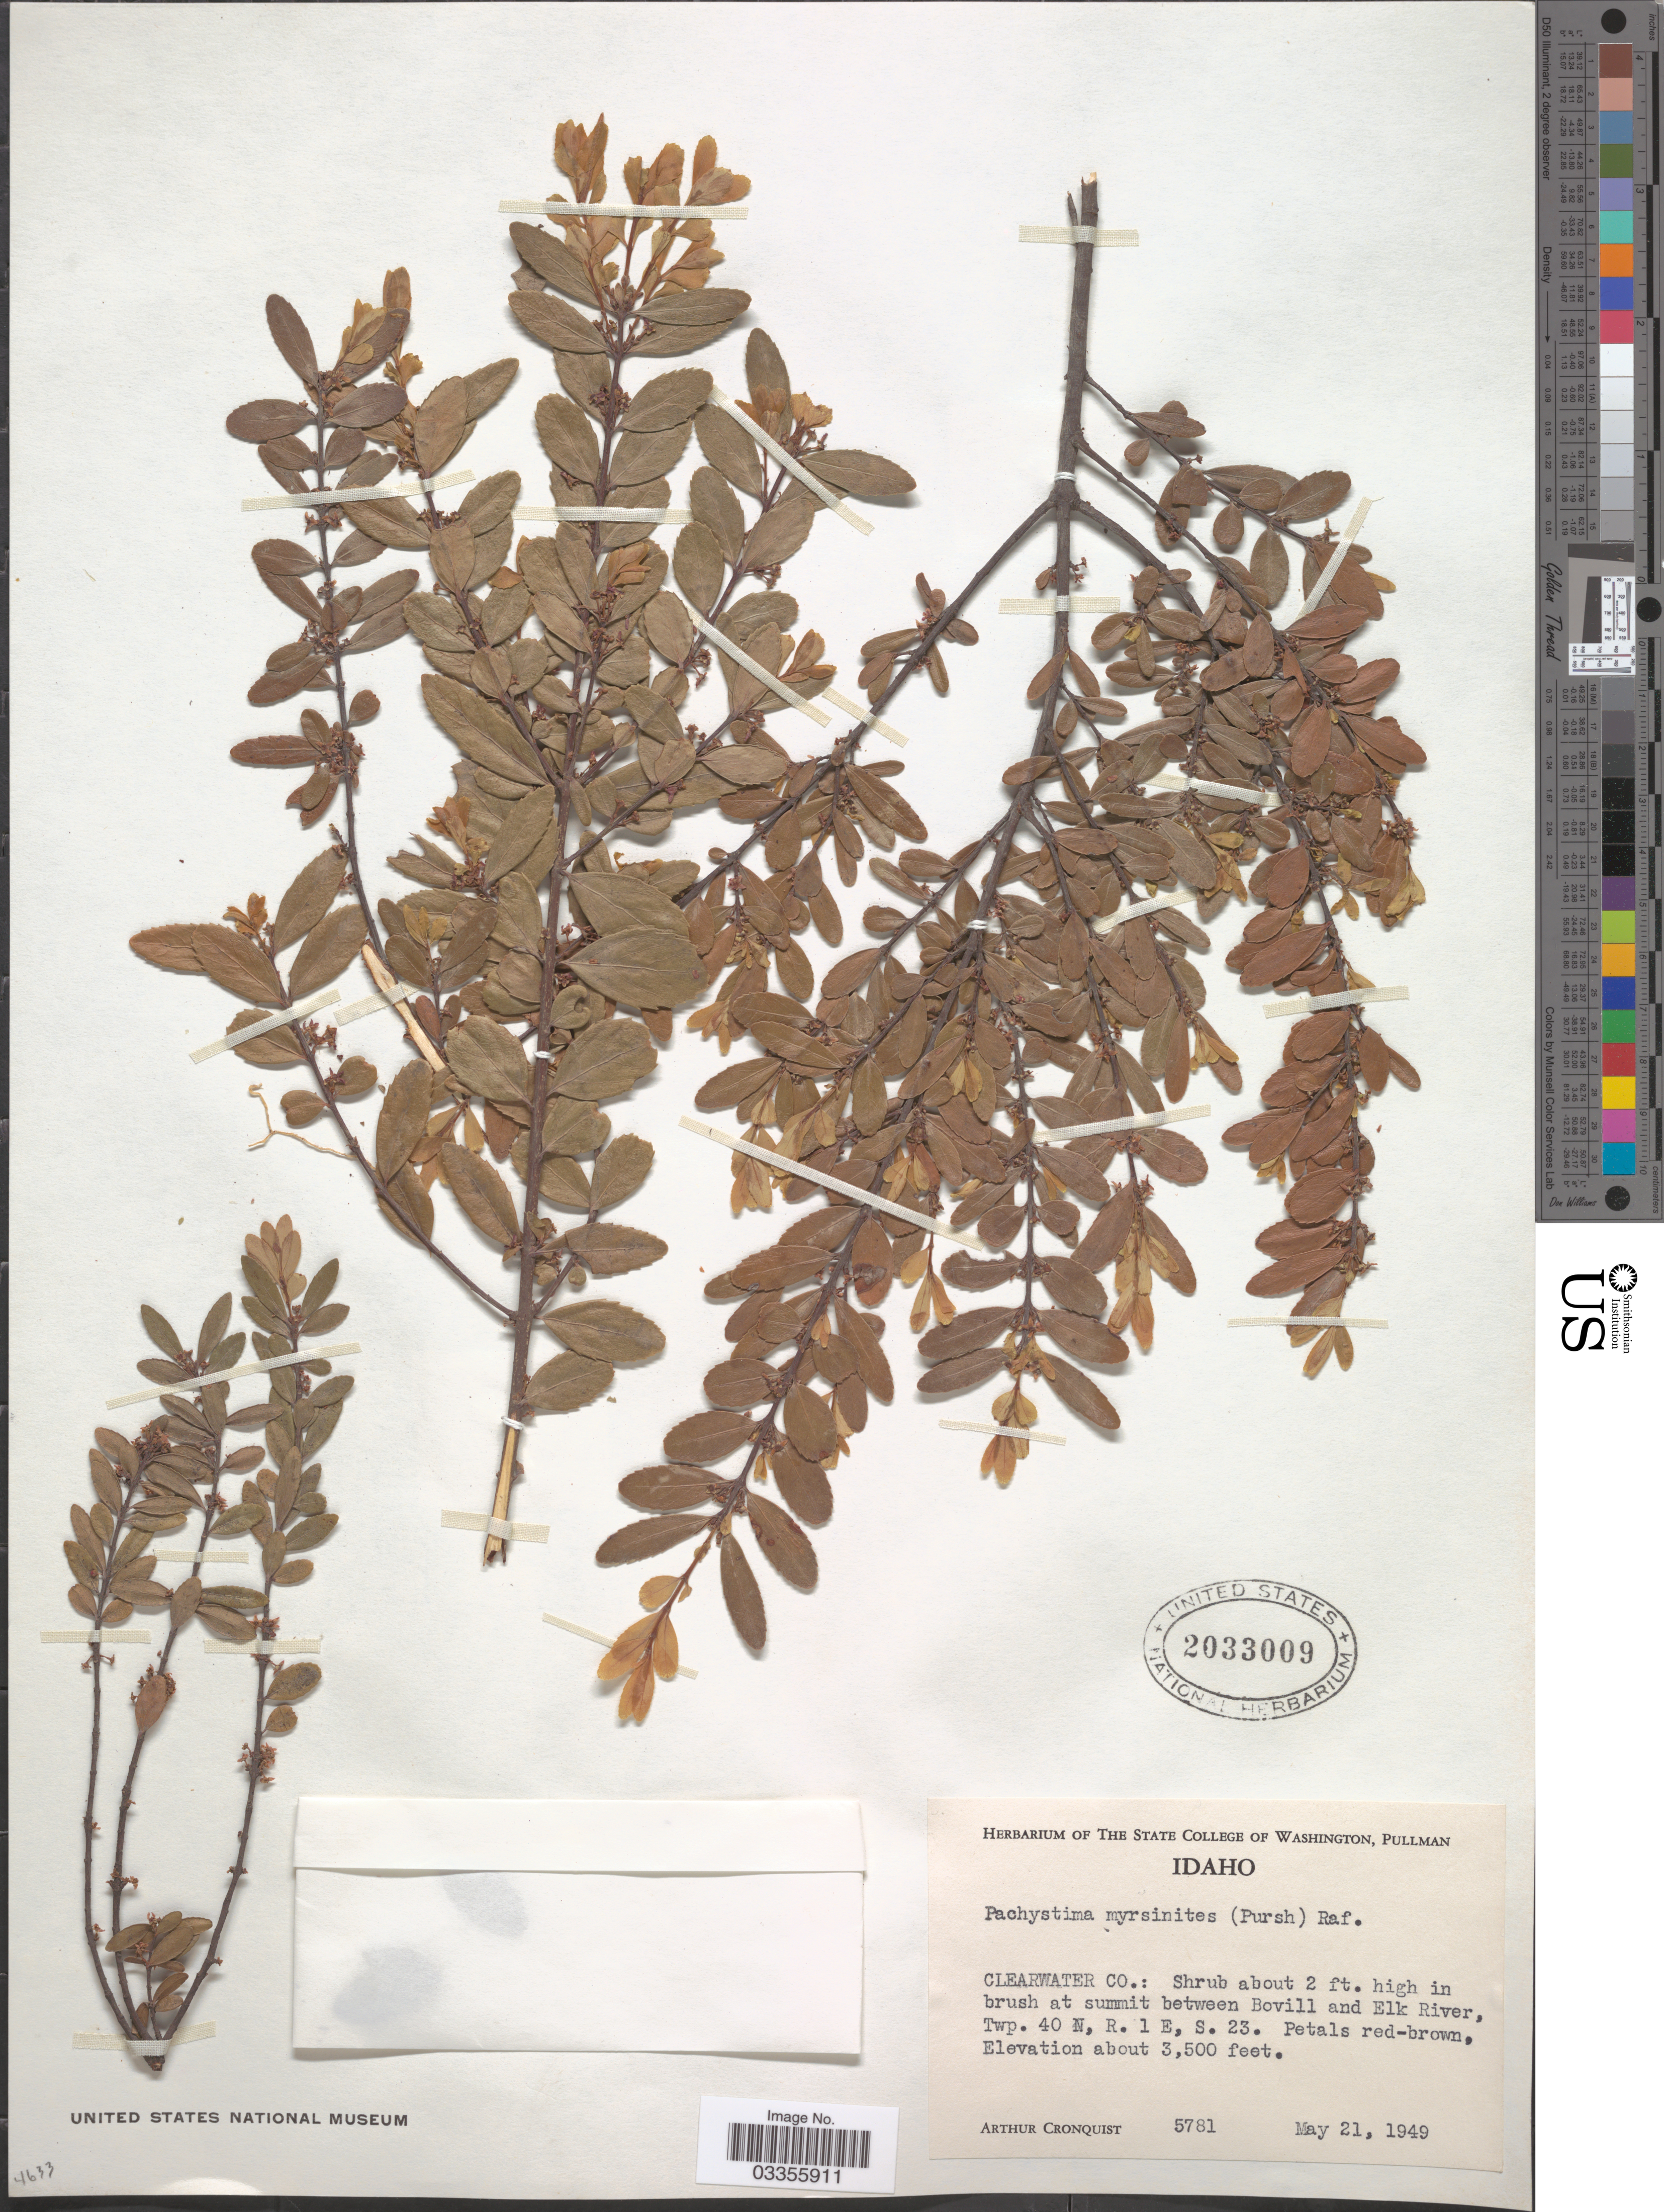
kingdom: Plantae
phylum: Tracheophyta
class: Magnoliopsida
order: Celastrales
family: Celastraceae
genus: Paxistima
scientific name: Paxistima myrsinites subsp. myrsinites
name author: (Pursh) Raf.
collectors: A. J. Cronquist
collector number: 5781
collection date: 1949-05-21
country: United States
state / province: Idaho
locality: Clearwater Co.: in brush at summit between Boville and Elk river, Twp. 40 N, R. 1 E, S. 23.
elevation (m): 1067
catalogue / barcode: US 2033009